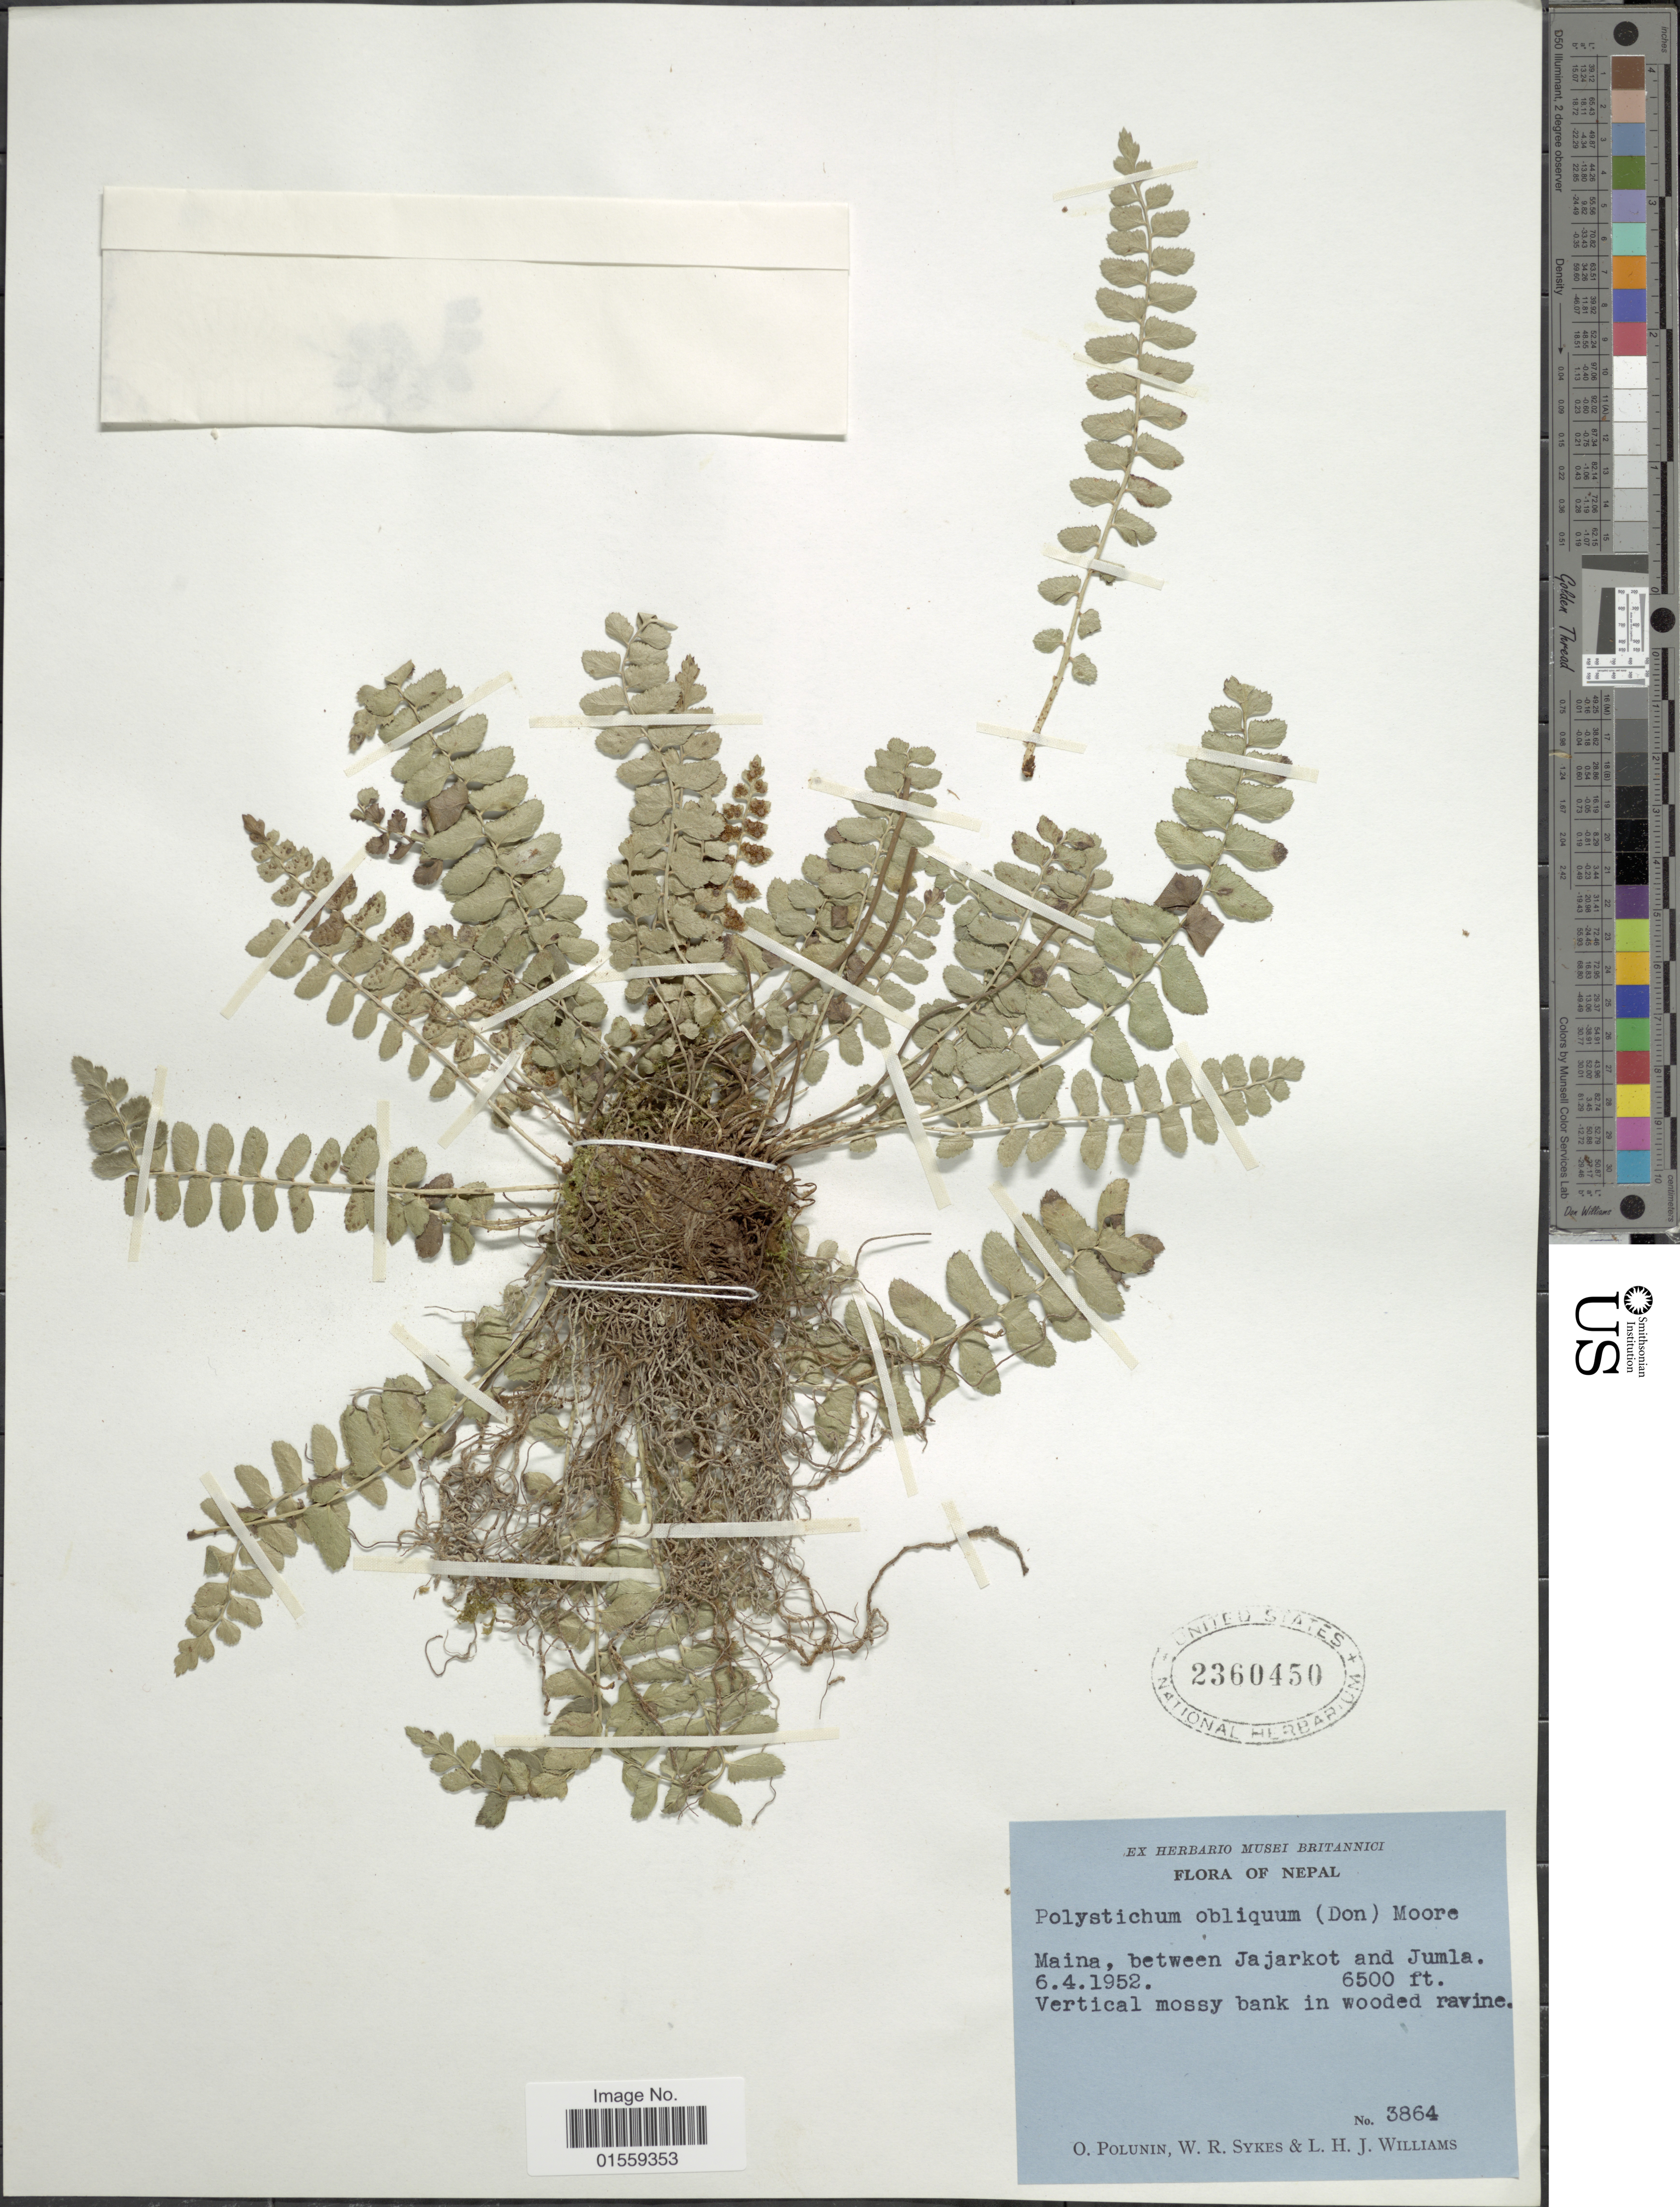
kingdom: Plantae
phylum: Tracheophyta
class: Polypodiopsida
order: Polypodiales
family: Dryopteridaceae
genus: Polystichum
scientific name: Polystichum obliquum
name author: (D. Don) T. Moore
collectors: O. V. Polunin, W. R. Sykes & L. H. J. Williams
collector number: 3864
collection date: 1952-04-06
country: Nepal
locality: Maina, Between Jajarkot and Jumla.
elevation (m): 1981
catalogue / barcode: US 2360450